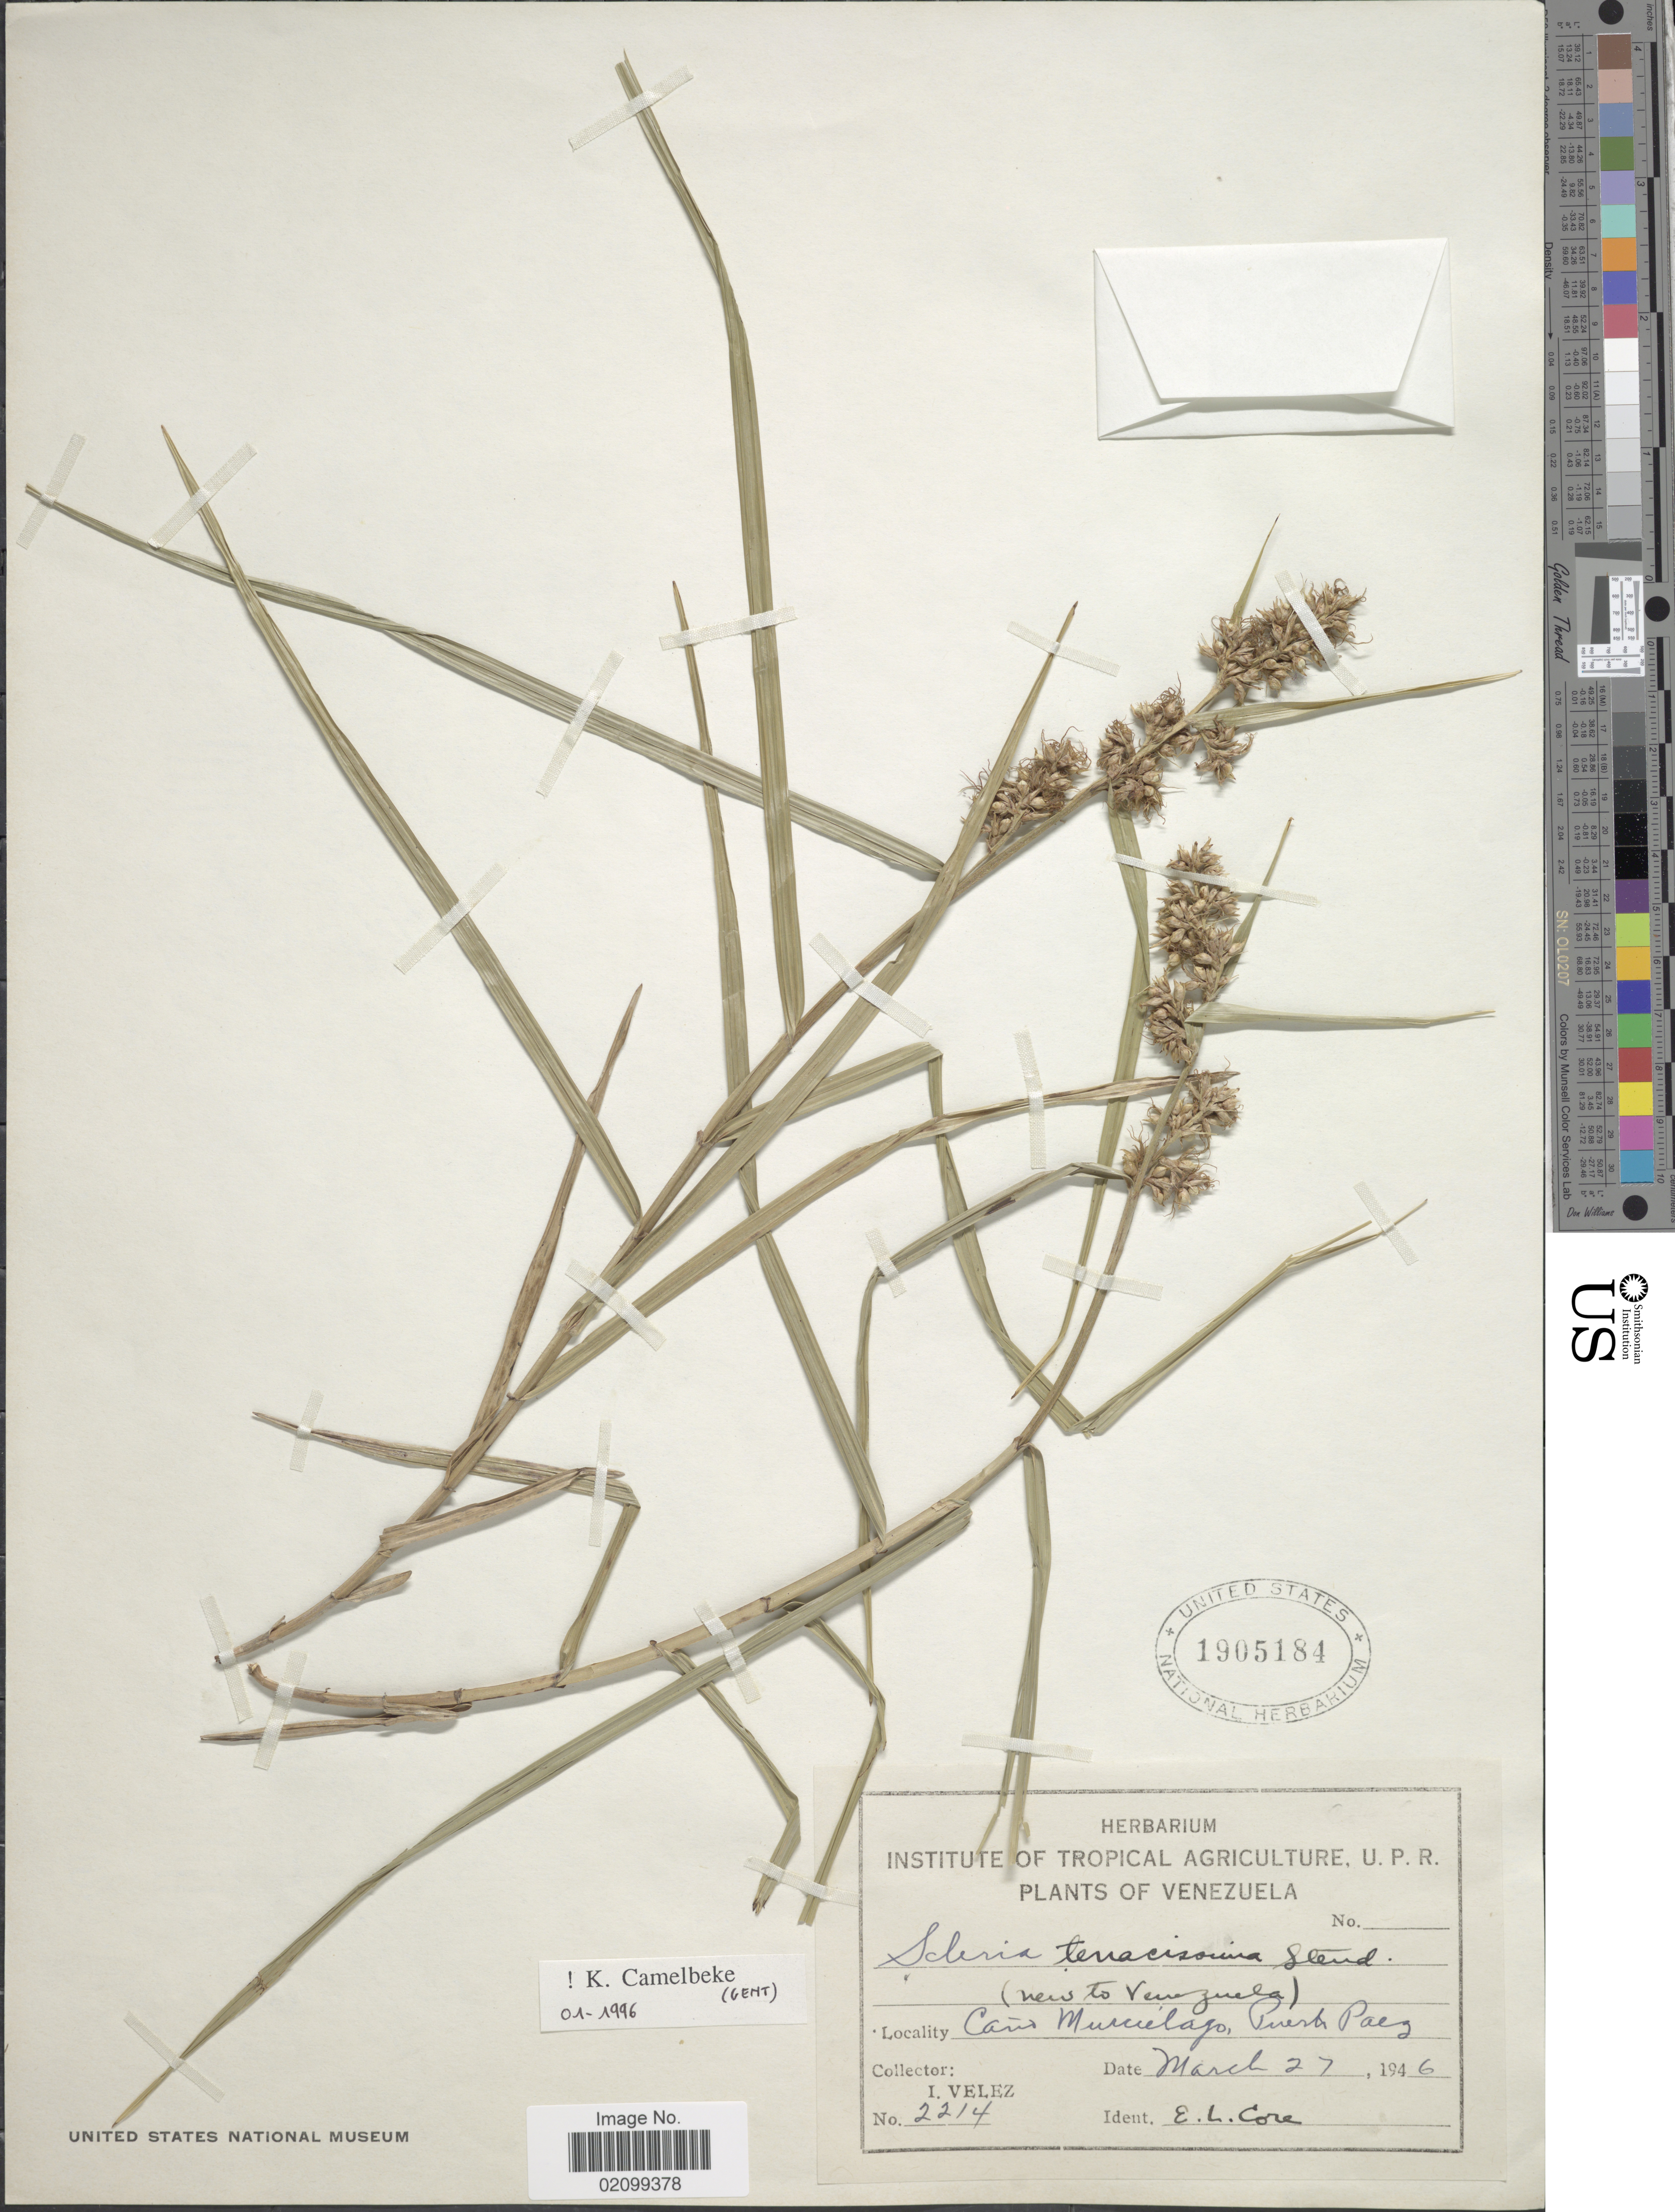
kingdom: Plantae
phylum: Tracheophyta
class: Liliopsida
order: Poales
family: Cyperaceae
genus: Scleria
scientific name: Scleria tenacissima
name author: (Nees) Steud.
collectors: I. Velez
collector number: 2214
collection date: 1946-03-27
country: Venezuela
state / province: Apure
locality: Caño Murcielago, Puerto Paez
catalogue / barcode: US 1905184